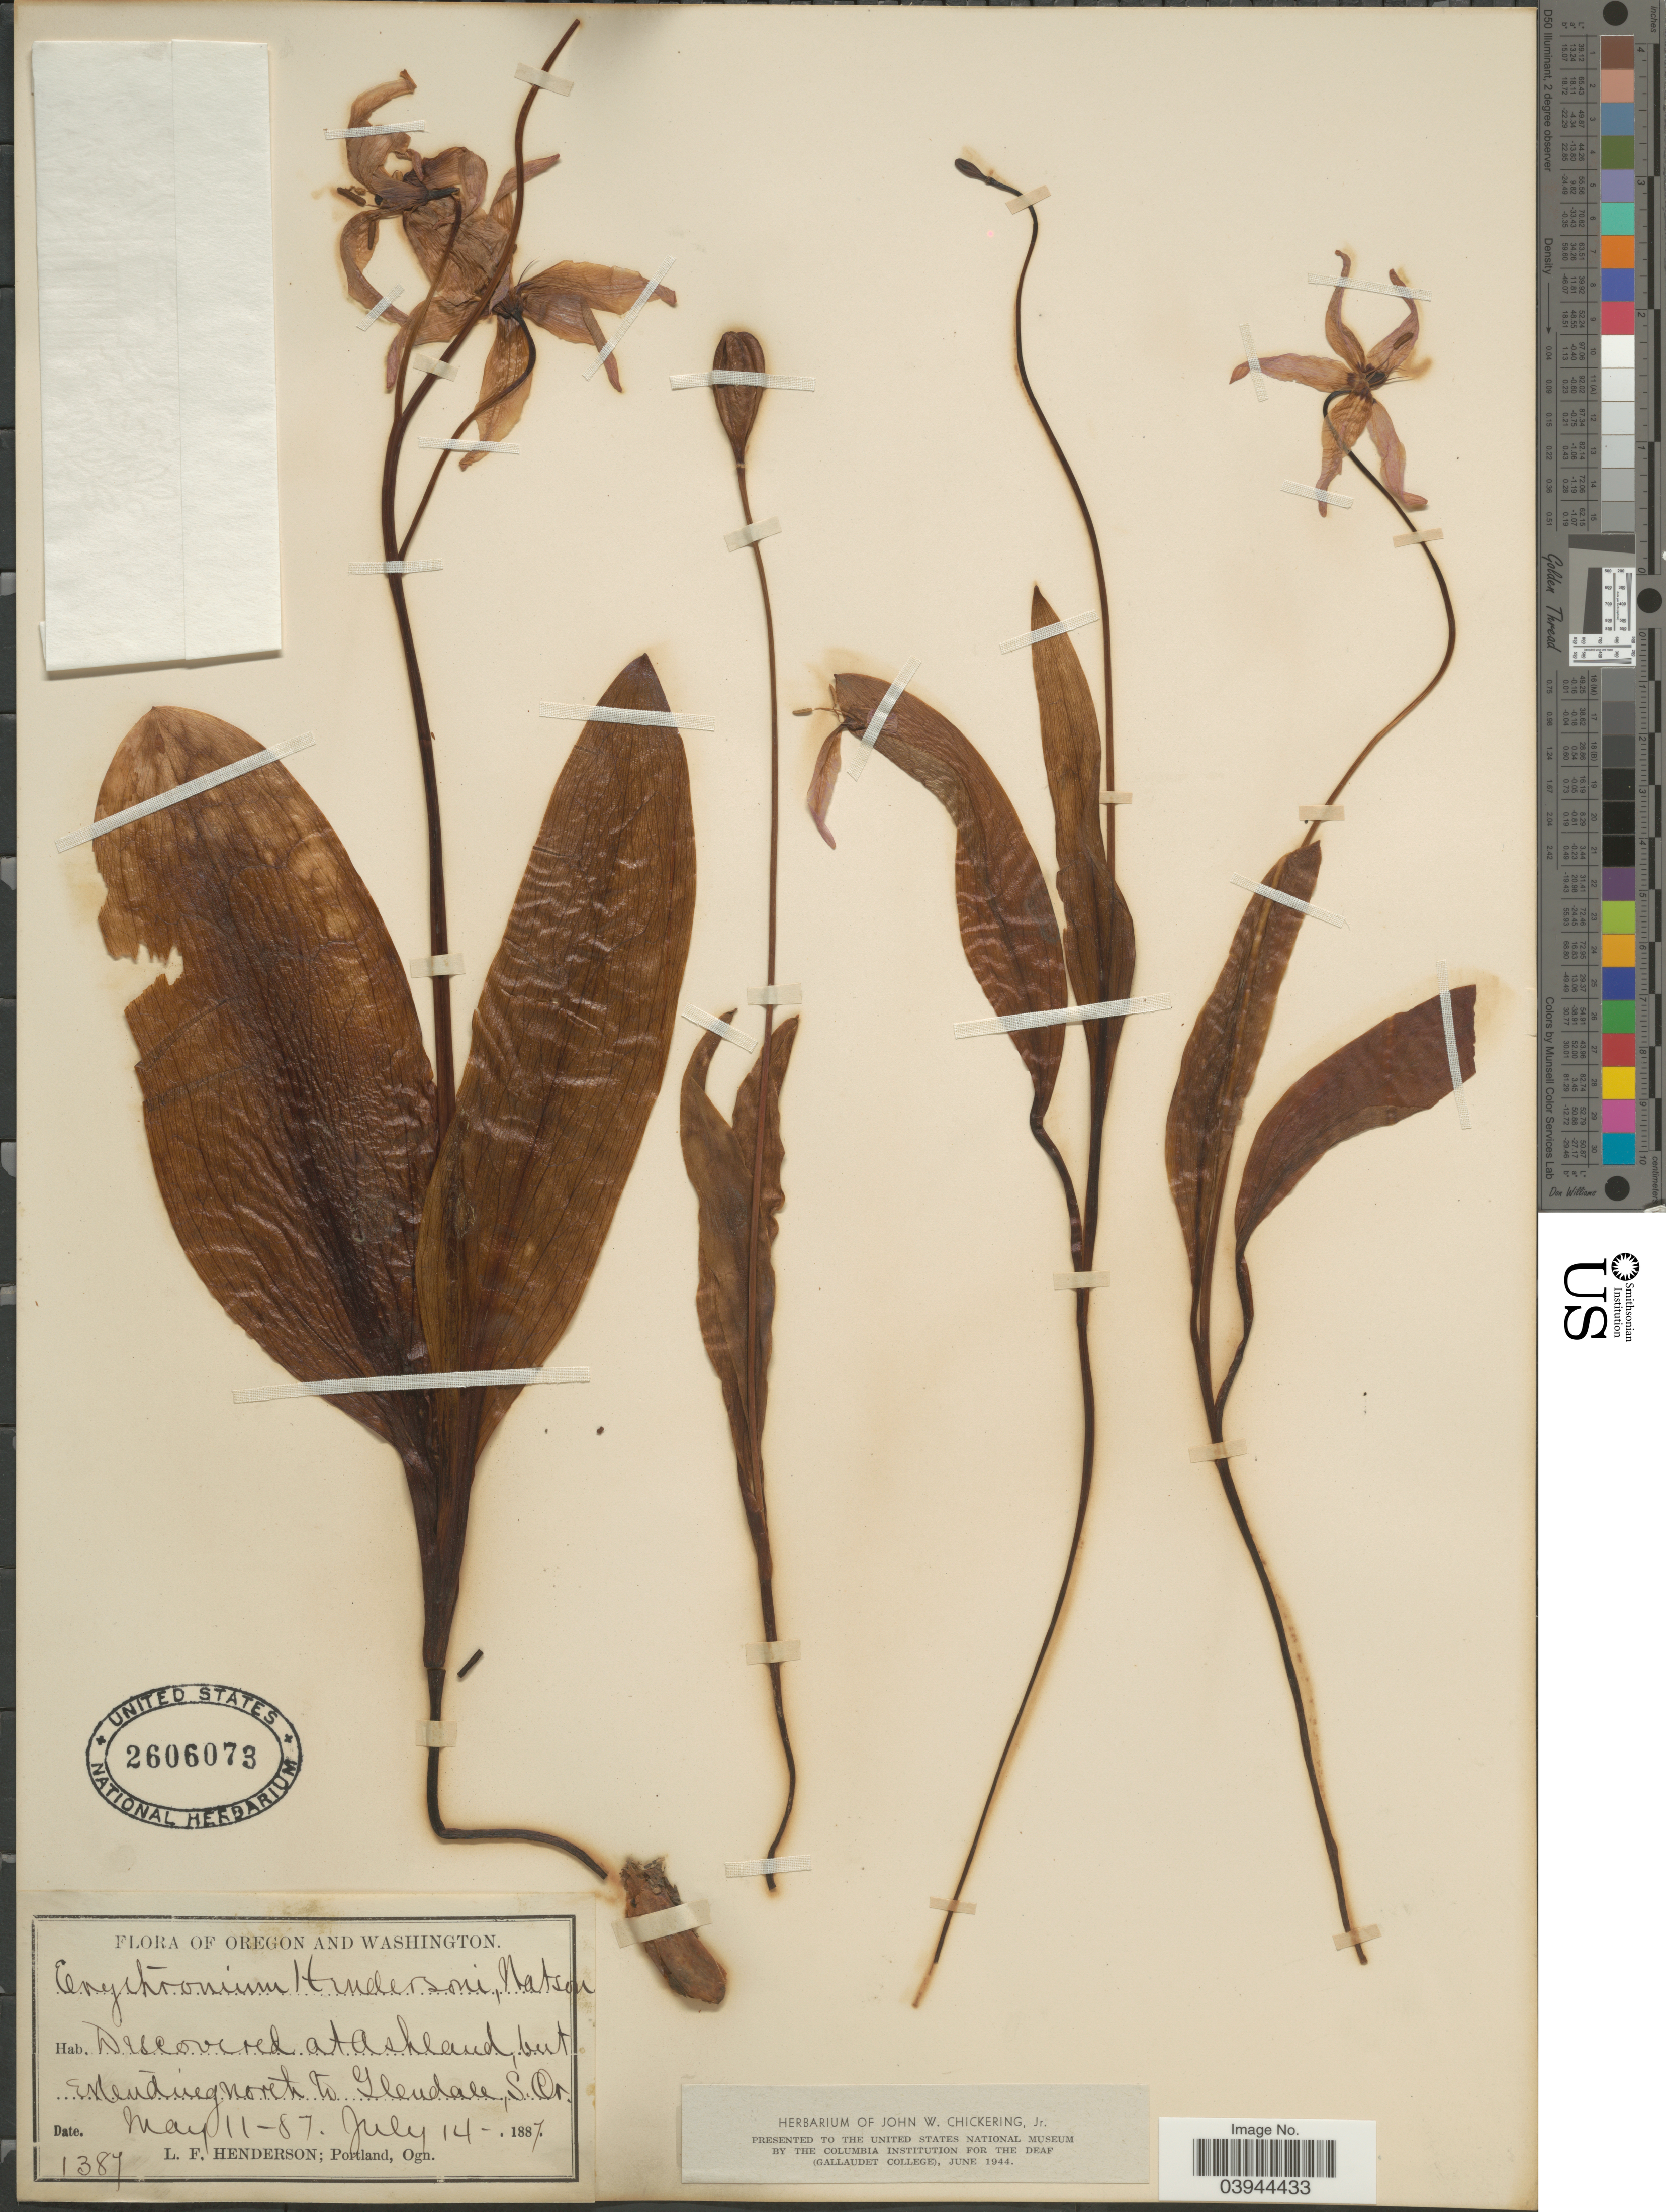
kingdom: Plantae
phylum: Tracheophyta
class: Liliopsida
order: Liliales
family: Liliaceae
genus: Erythronium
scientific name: Erythronium hendersonii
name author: S. Watson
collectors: L. Henderson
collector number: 1387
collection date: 1887-05-11/1887-07-14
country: United States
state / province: Oregon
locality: Discovered at Ashland, but extending north to Glendale. S. Or.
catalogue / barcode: US 2606073